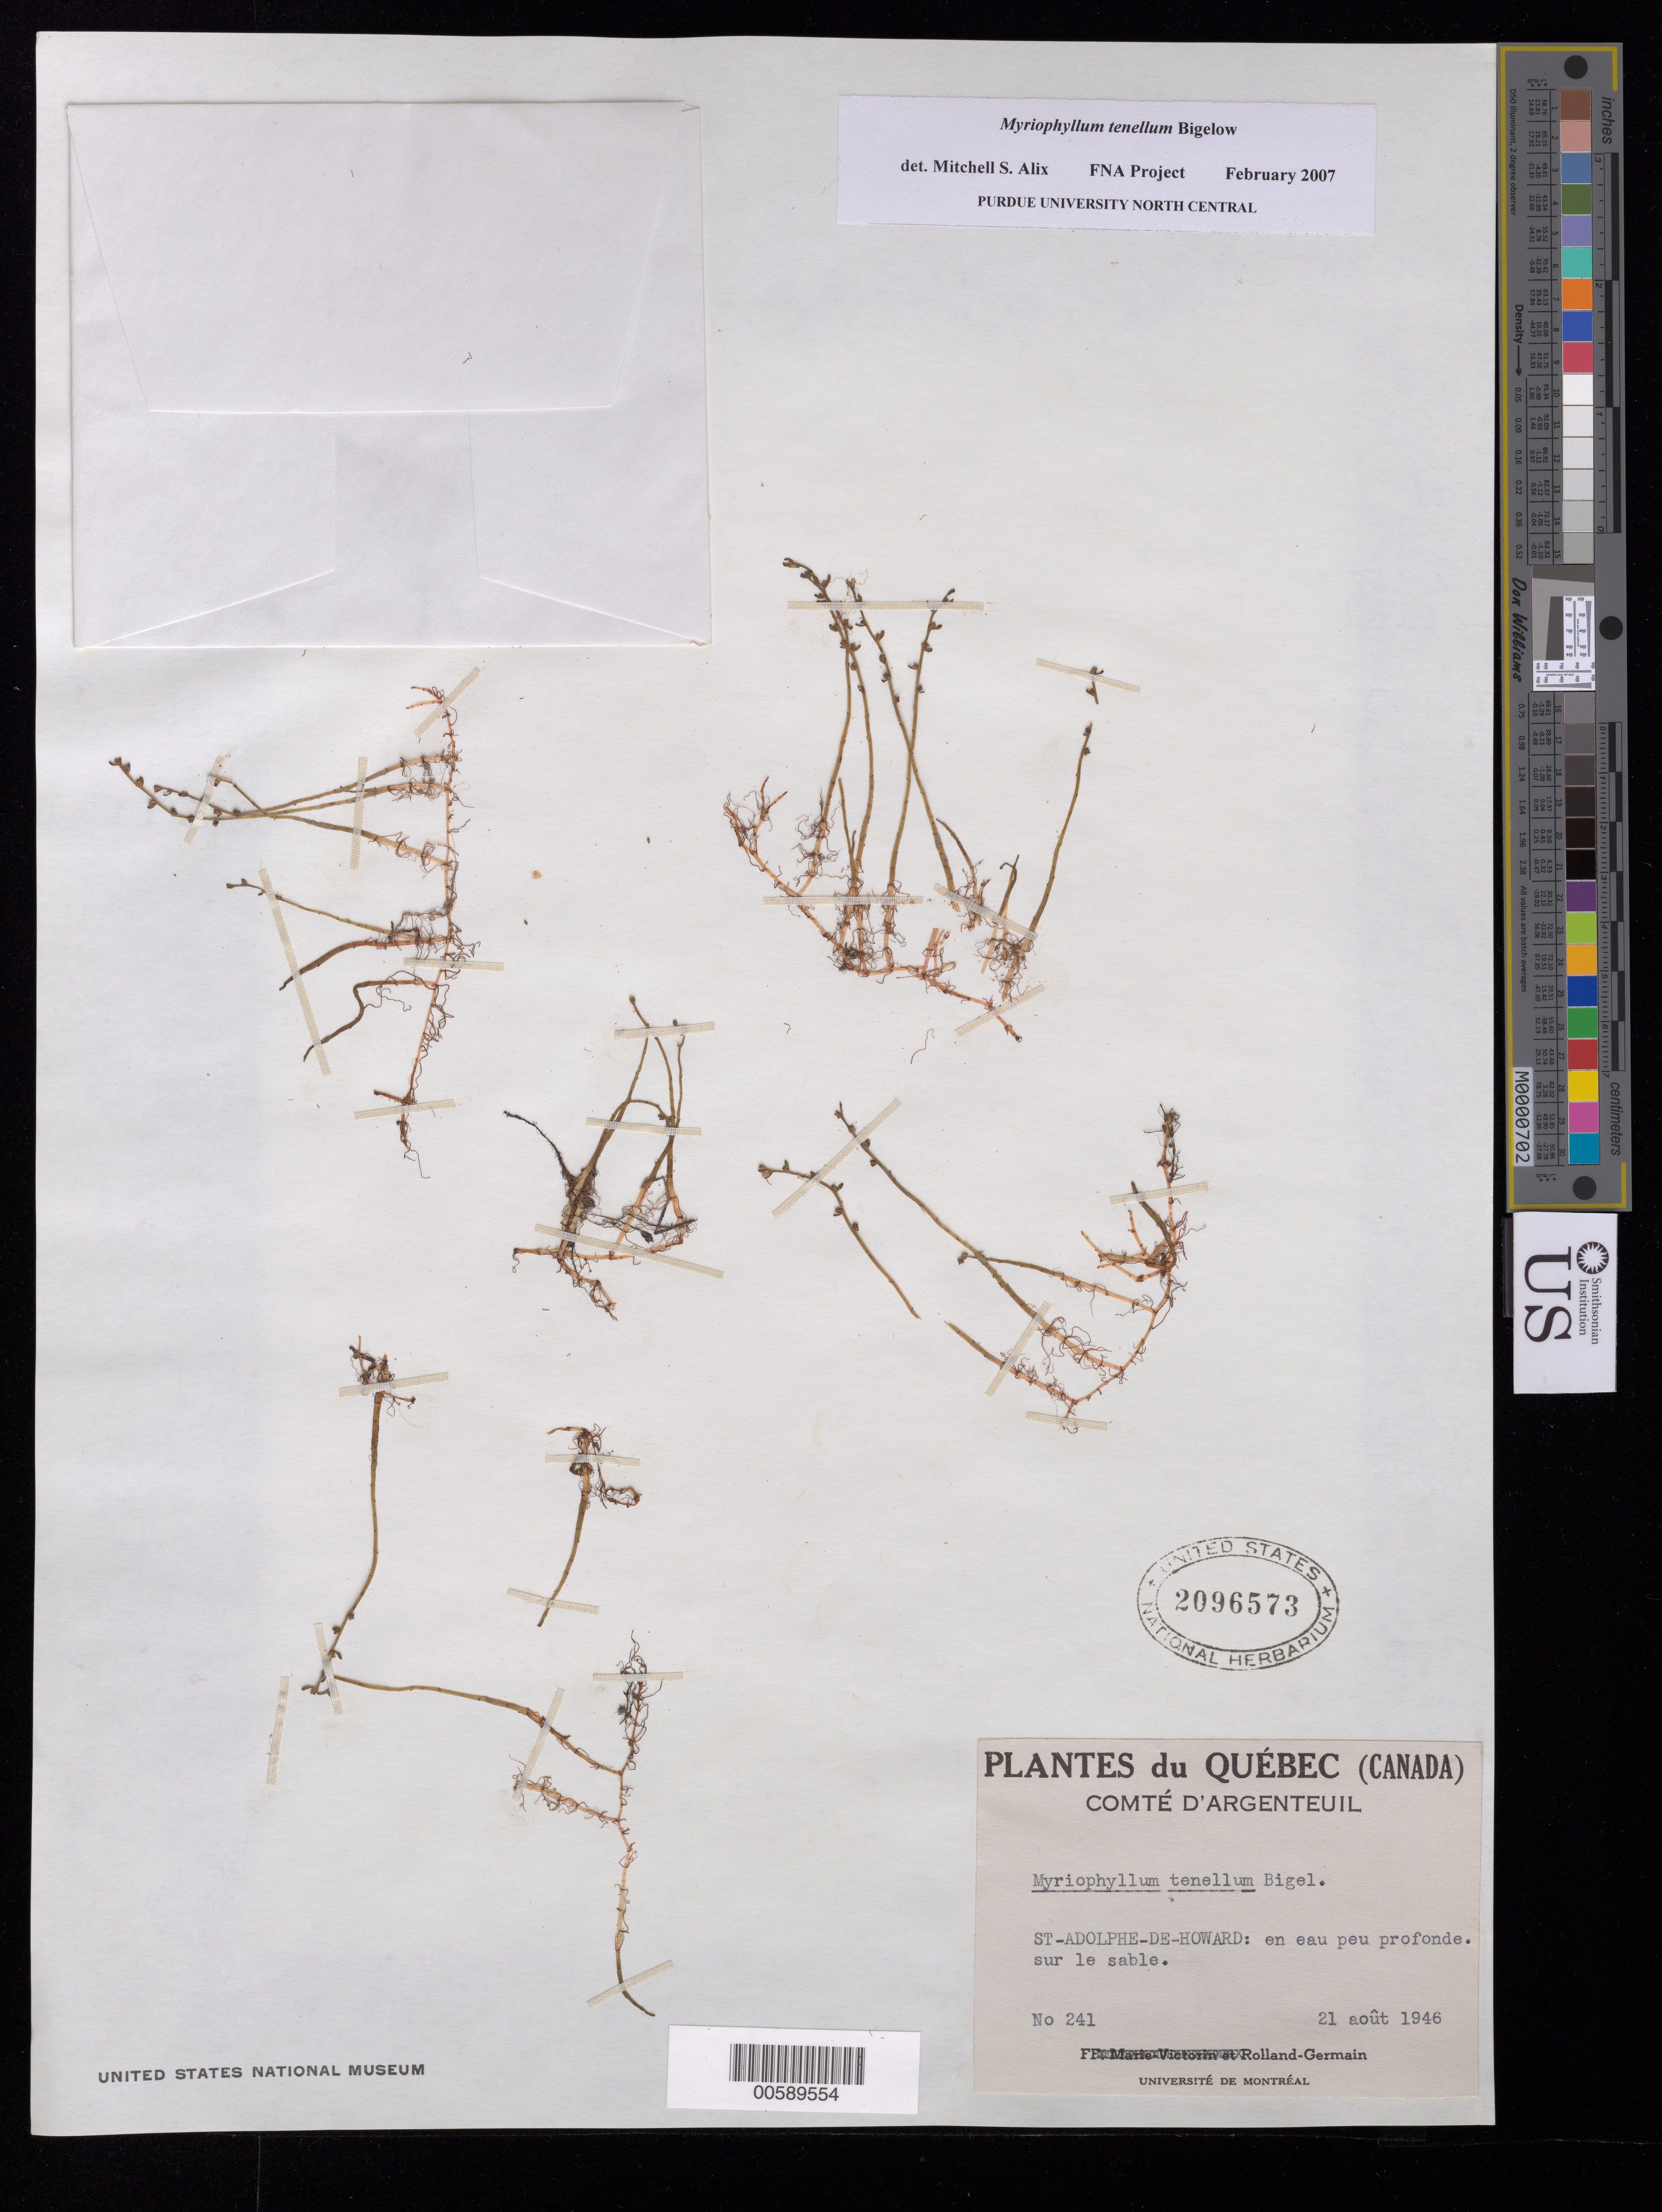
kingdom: Plantae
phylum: Tracheophyta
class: Magnoliopsida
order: Saxifragales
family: Haloragaceae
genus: Myriophyllum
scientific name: Myriophyllum tenellum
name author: Bigelow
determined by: Alix, M. S.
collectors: Rolland-Germain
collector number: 241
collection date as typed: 21 Aug 1946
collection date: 1946-08-21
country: Canada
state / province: Quebec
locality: St Adolphe de Howard, argenteuil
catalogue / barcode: US 2096573